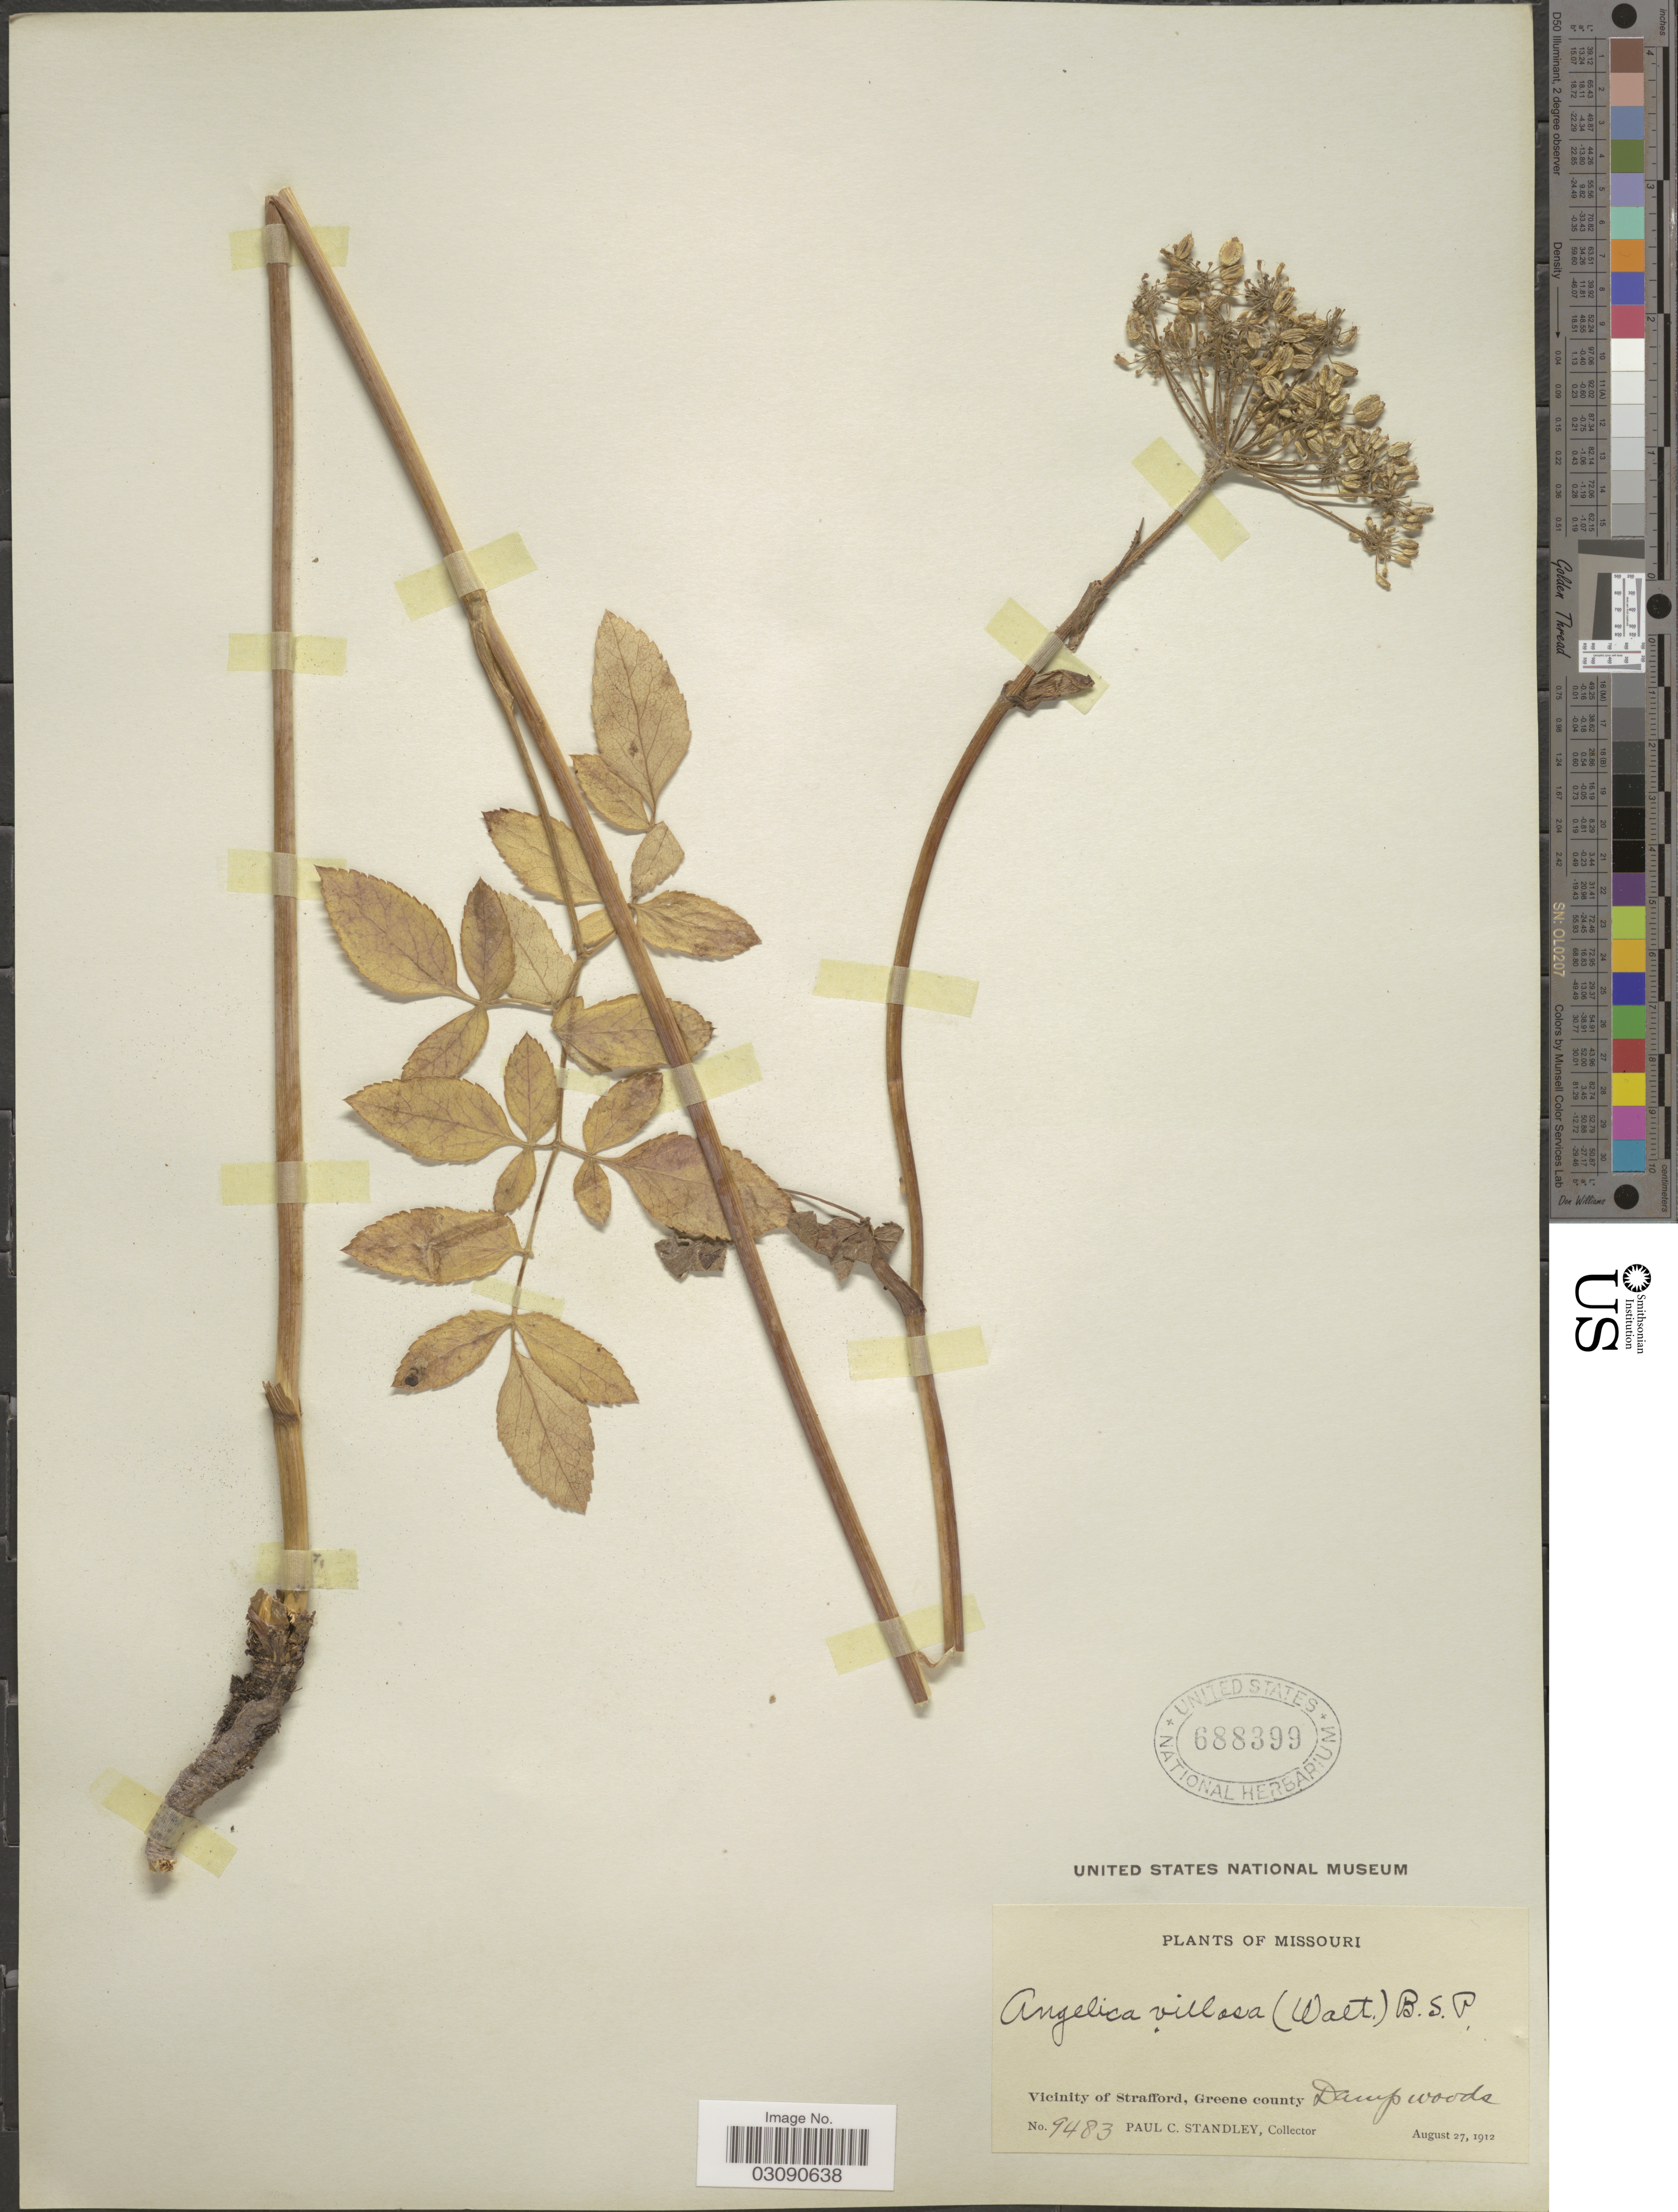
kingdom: Plantae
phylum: Tracheophyta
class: Magnoliopsida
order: Apiales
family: Apiaceae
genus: Angelica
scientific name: Angelica venenosa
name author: (Greenway) Fernald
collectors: P. C. Standley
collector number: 9483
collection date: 1912-08-27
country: United States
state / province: Missouri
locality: Vicinity of Strafford, Greene county.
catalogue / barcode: US 688399